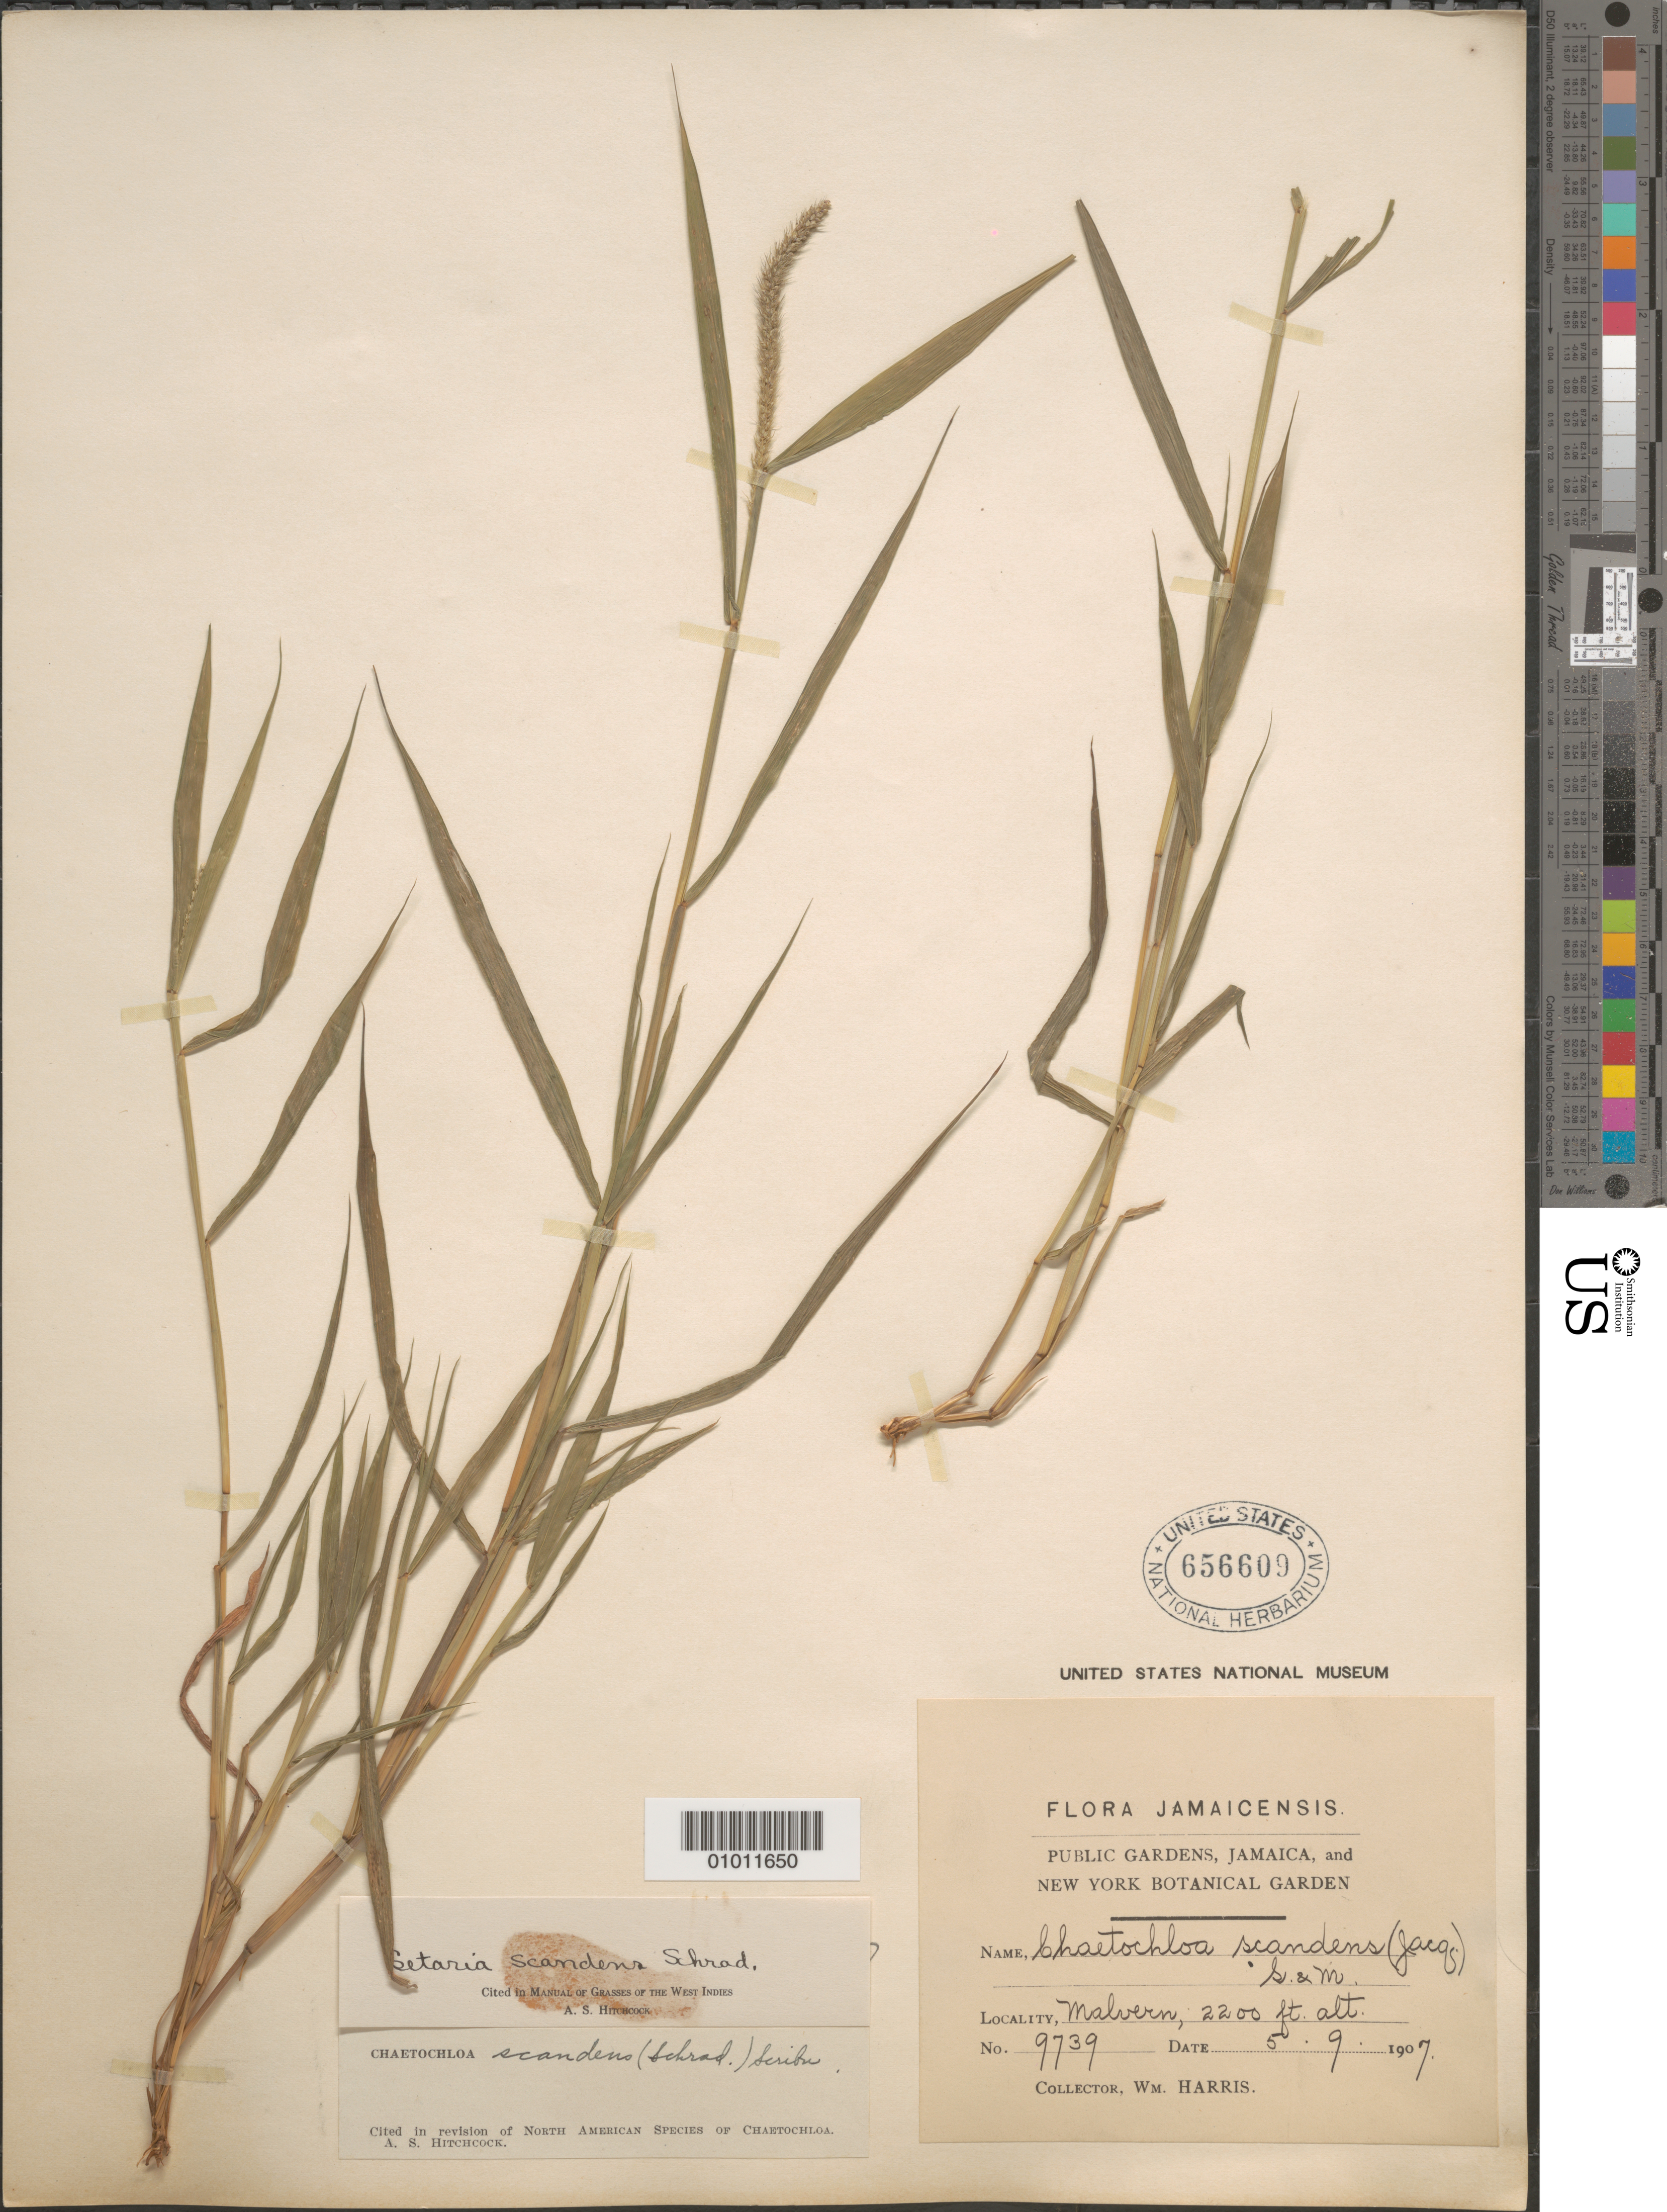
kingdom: Plantae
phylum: Tracheophyta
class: Liliopsida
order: Poales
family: Poaceae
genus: Setaria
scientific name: Setaria scandens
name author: Schrad.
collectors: W. H. Harris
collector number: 9739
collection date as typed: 05 Sep 1907 or 09 May 1907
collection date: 1907-05-09 or 1907-09-05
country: Jamaica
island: Jamaica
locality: Malvern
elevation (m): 2200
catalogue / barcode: US 656609